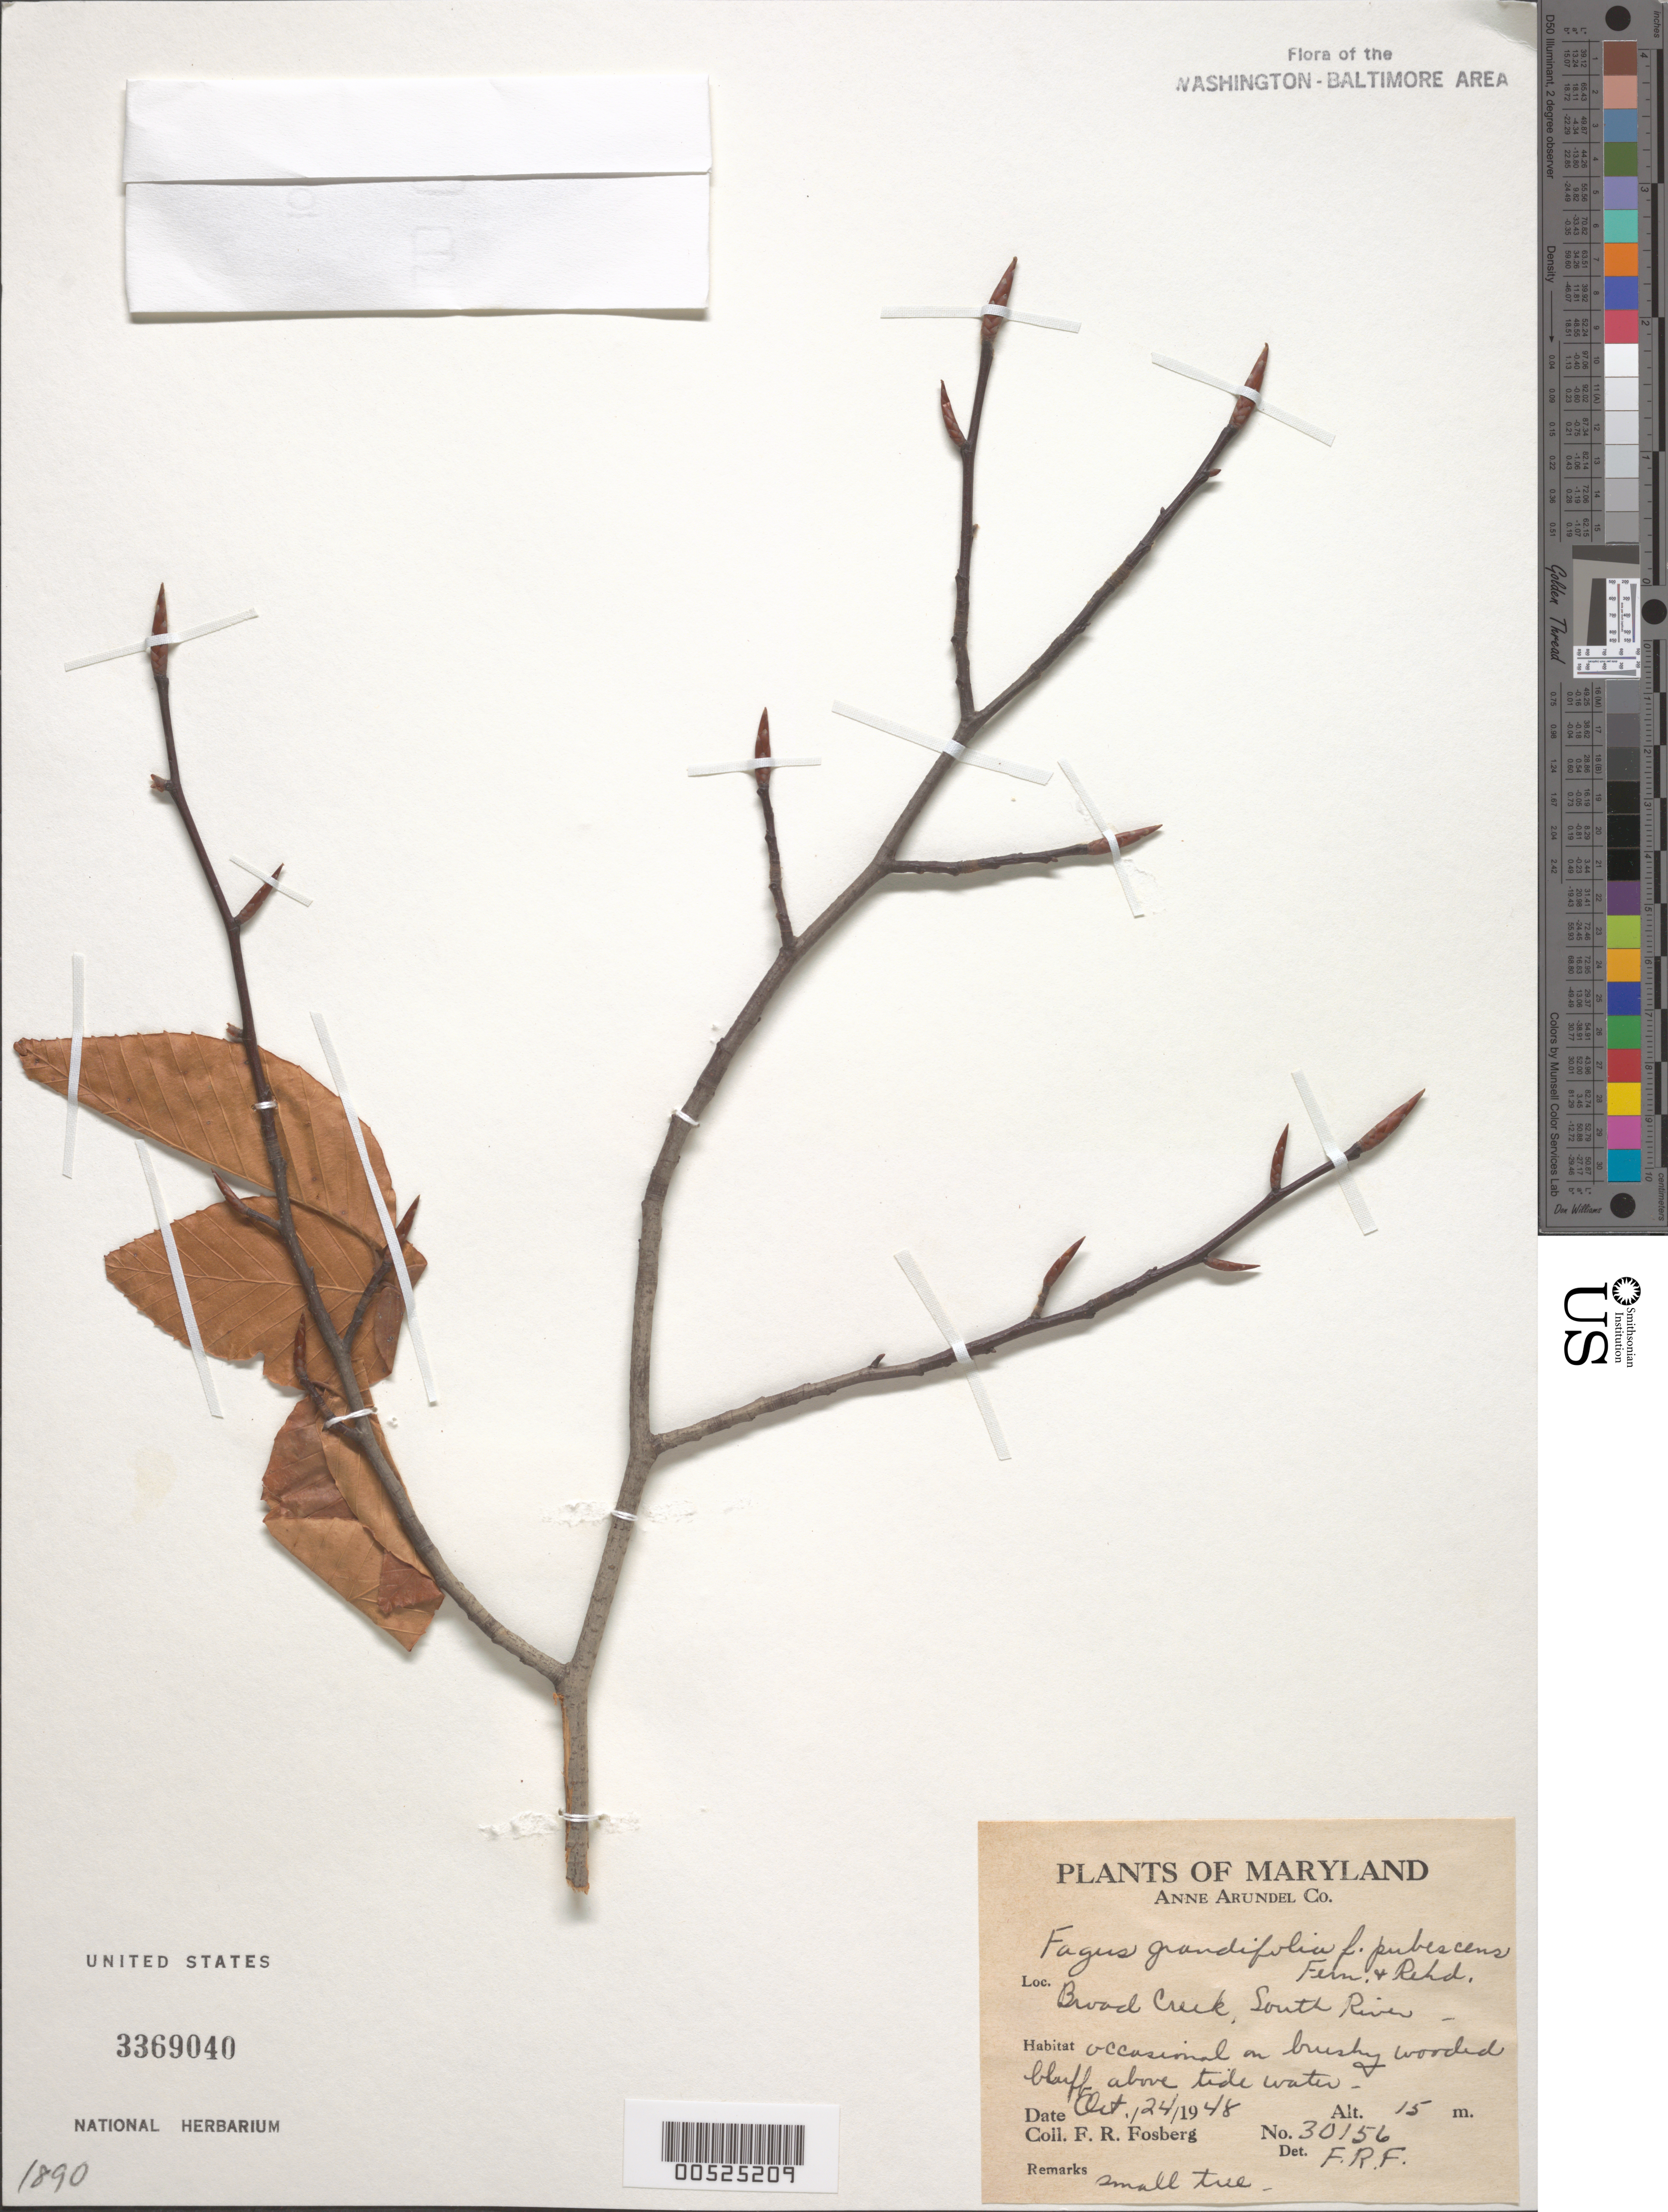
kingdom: Plantae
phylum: Tracheophyta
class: Magnoliopsida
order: Fagales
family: Fagaceae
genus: Fagus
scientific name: Fagus grandifolia f. pubescens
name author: Fernald & Rehder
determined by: Fosberg, F. R.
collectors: F. R. Fosberg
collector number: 30156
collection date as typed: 24 Oct 1948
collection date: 1948-10-24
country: United States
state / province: Maryland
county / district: Anne Arundel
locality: Broad Creek, South River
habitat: Occasional on brushy wooded bluff above tidewater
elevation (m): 15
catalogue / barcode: US 3369040